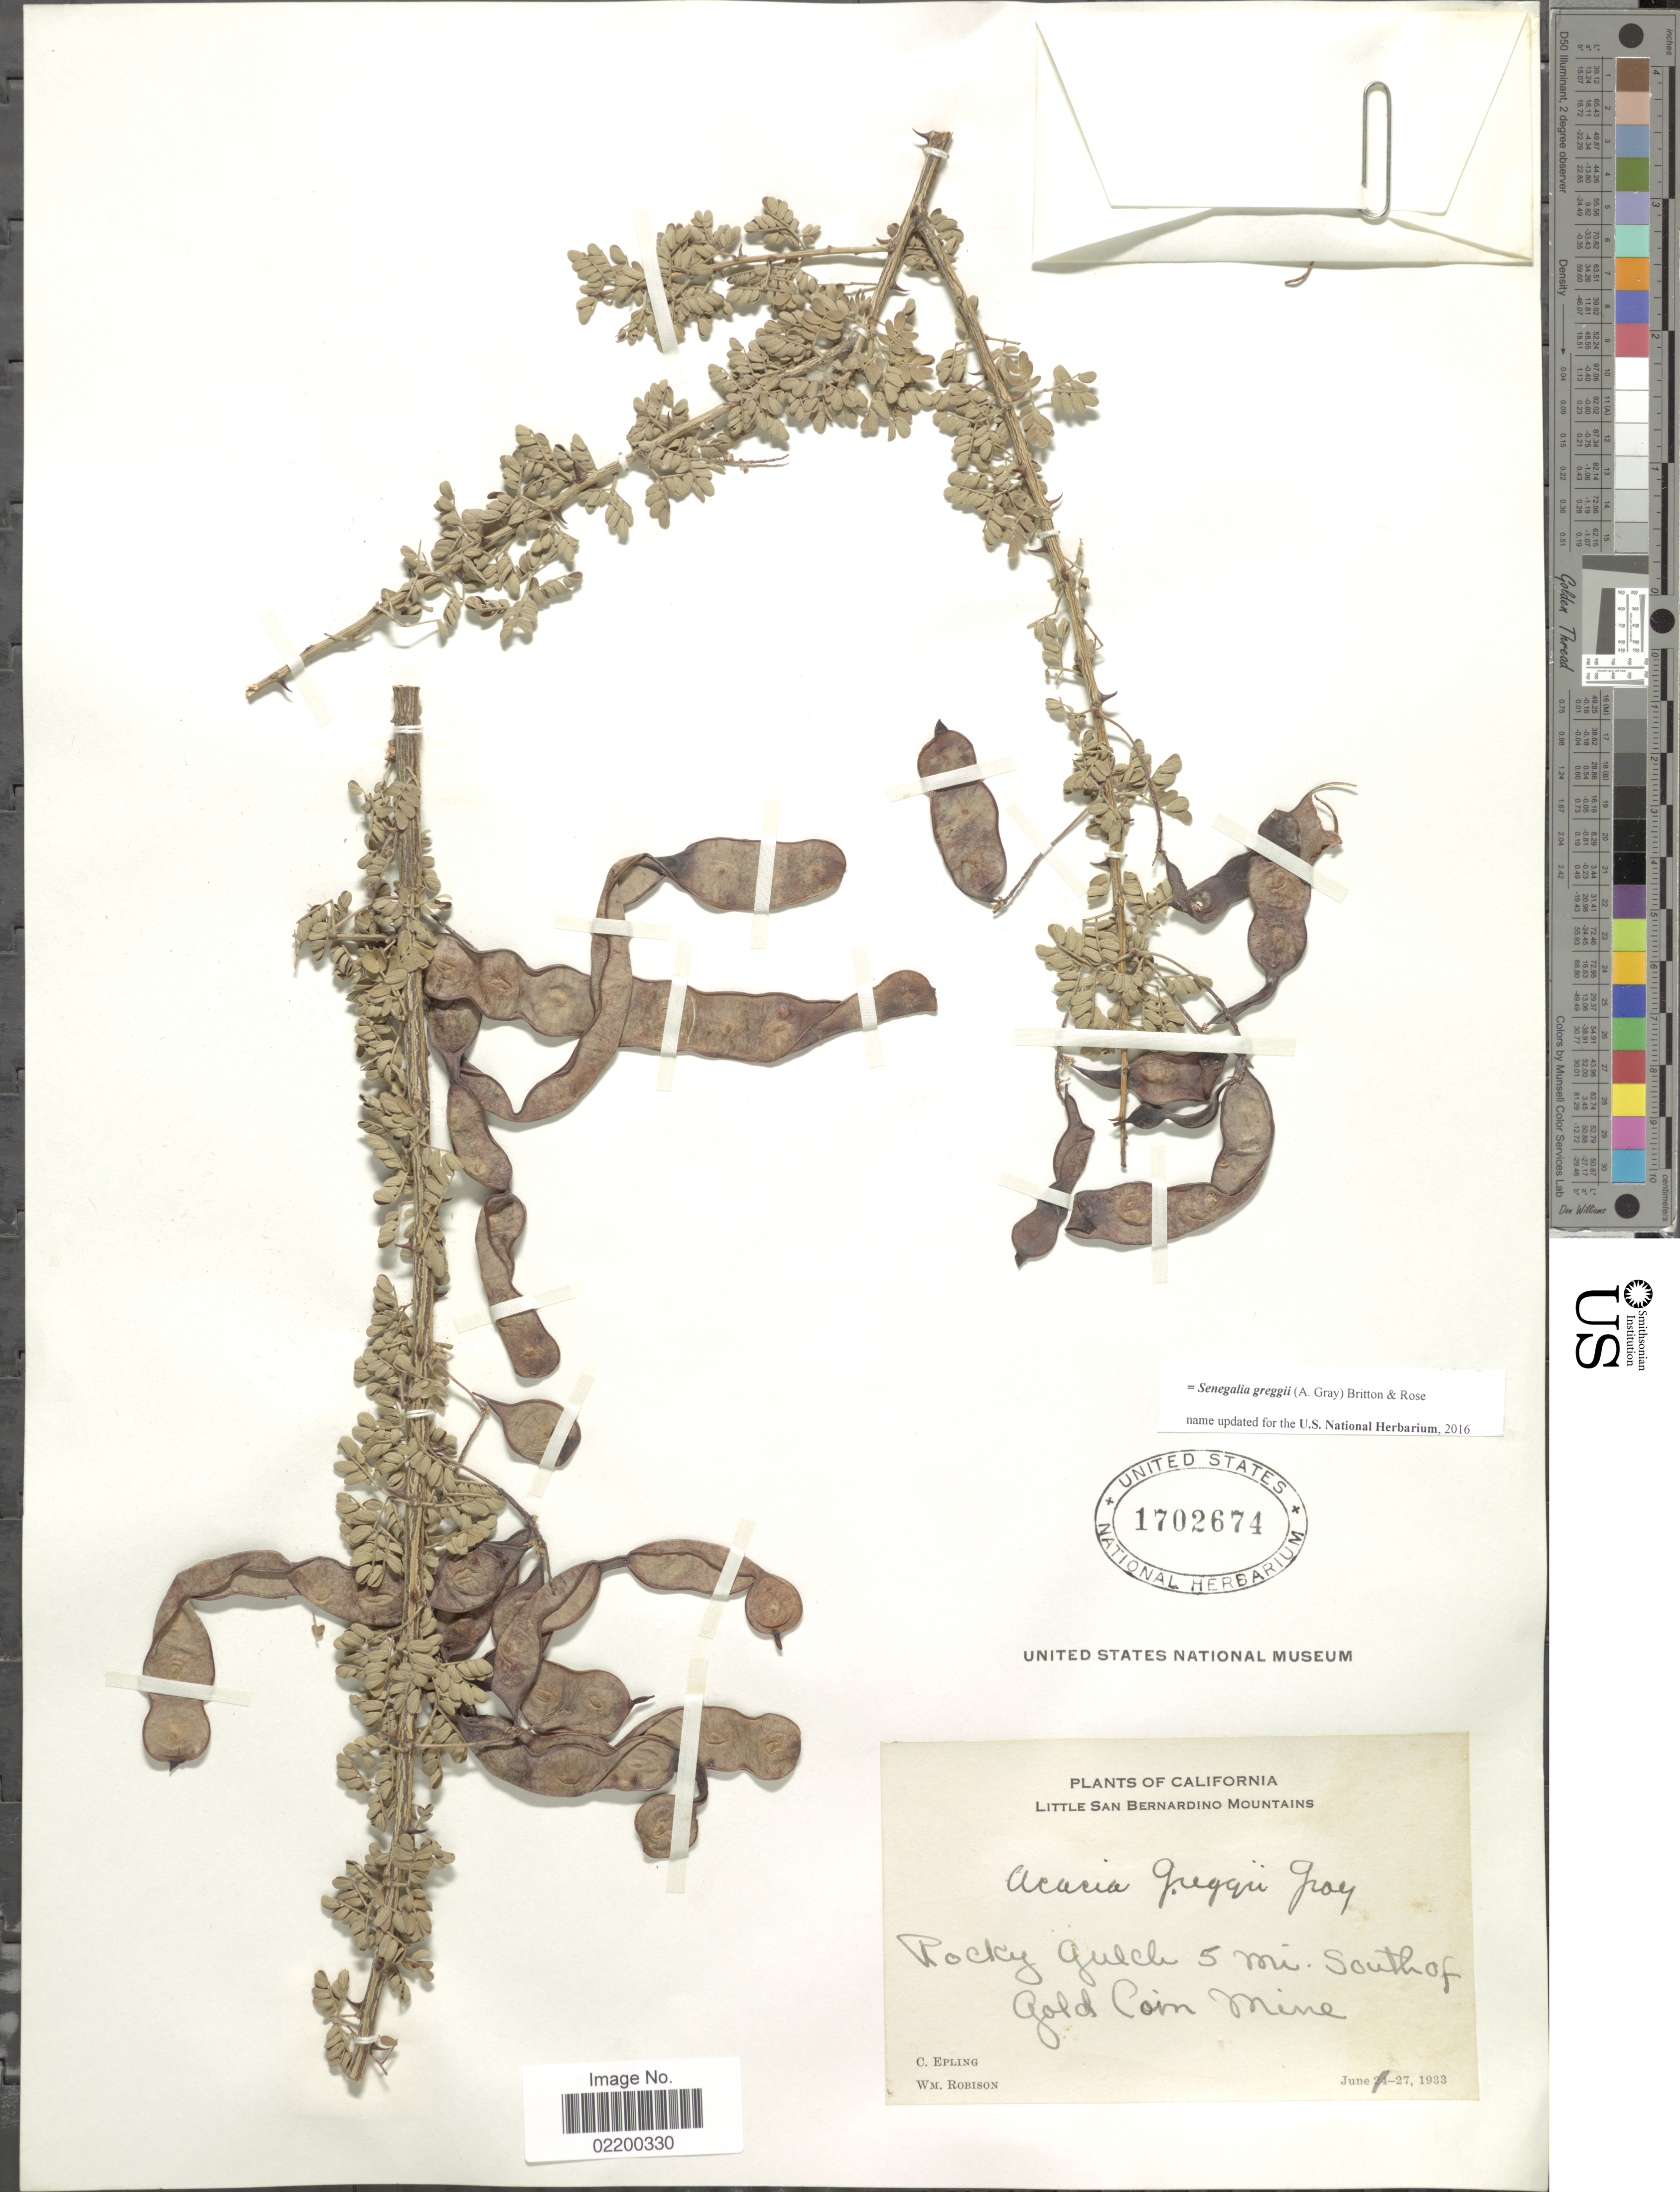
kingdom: Plantae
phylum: Tracheophyta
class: Magnoliopsida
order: Fabales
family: Fabaceae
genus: Senegalia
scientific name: Senegalia greggii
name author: (A. Gray) Britton & Rose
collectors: C. C. Epling & W. Robison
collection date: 1933-06-27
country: United States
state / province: California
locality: Little San Bernardino Mountains, Rocky gulch 5 mi South of Gold Coin Mine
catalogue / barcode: US 1702674